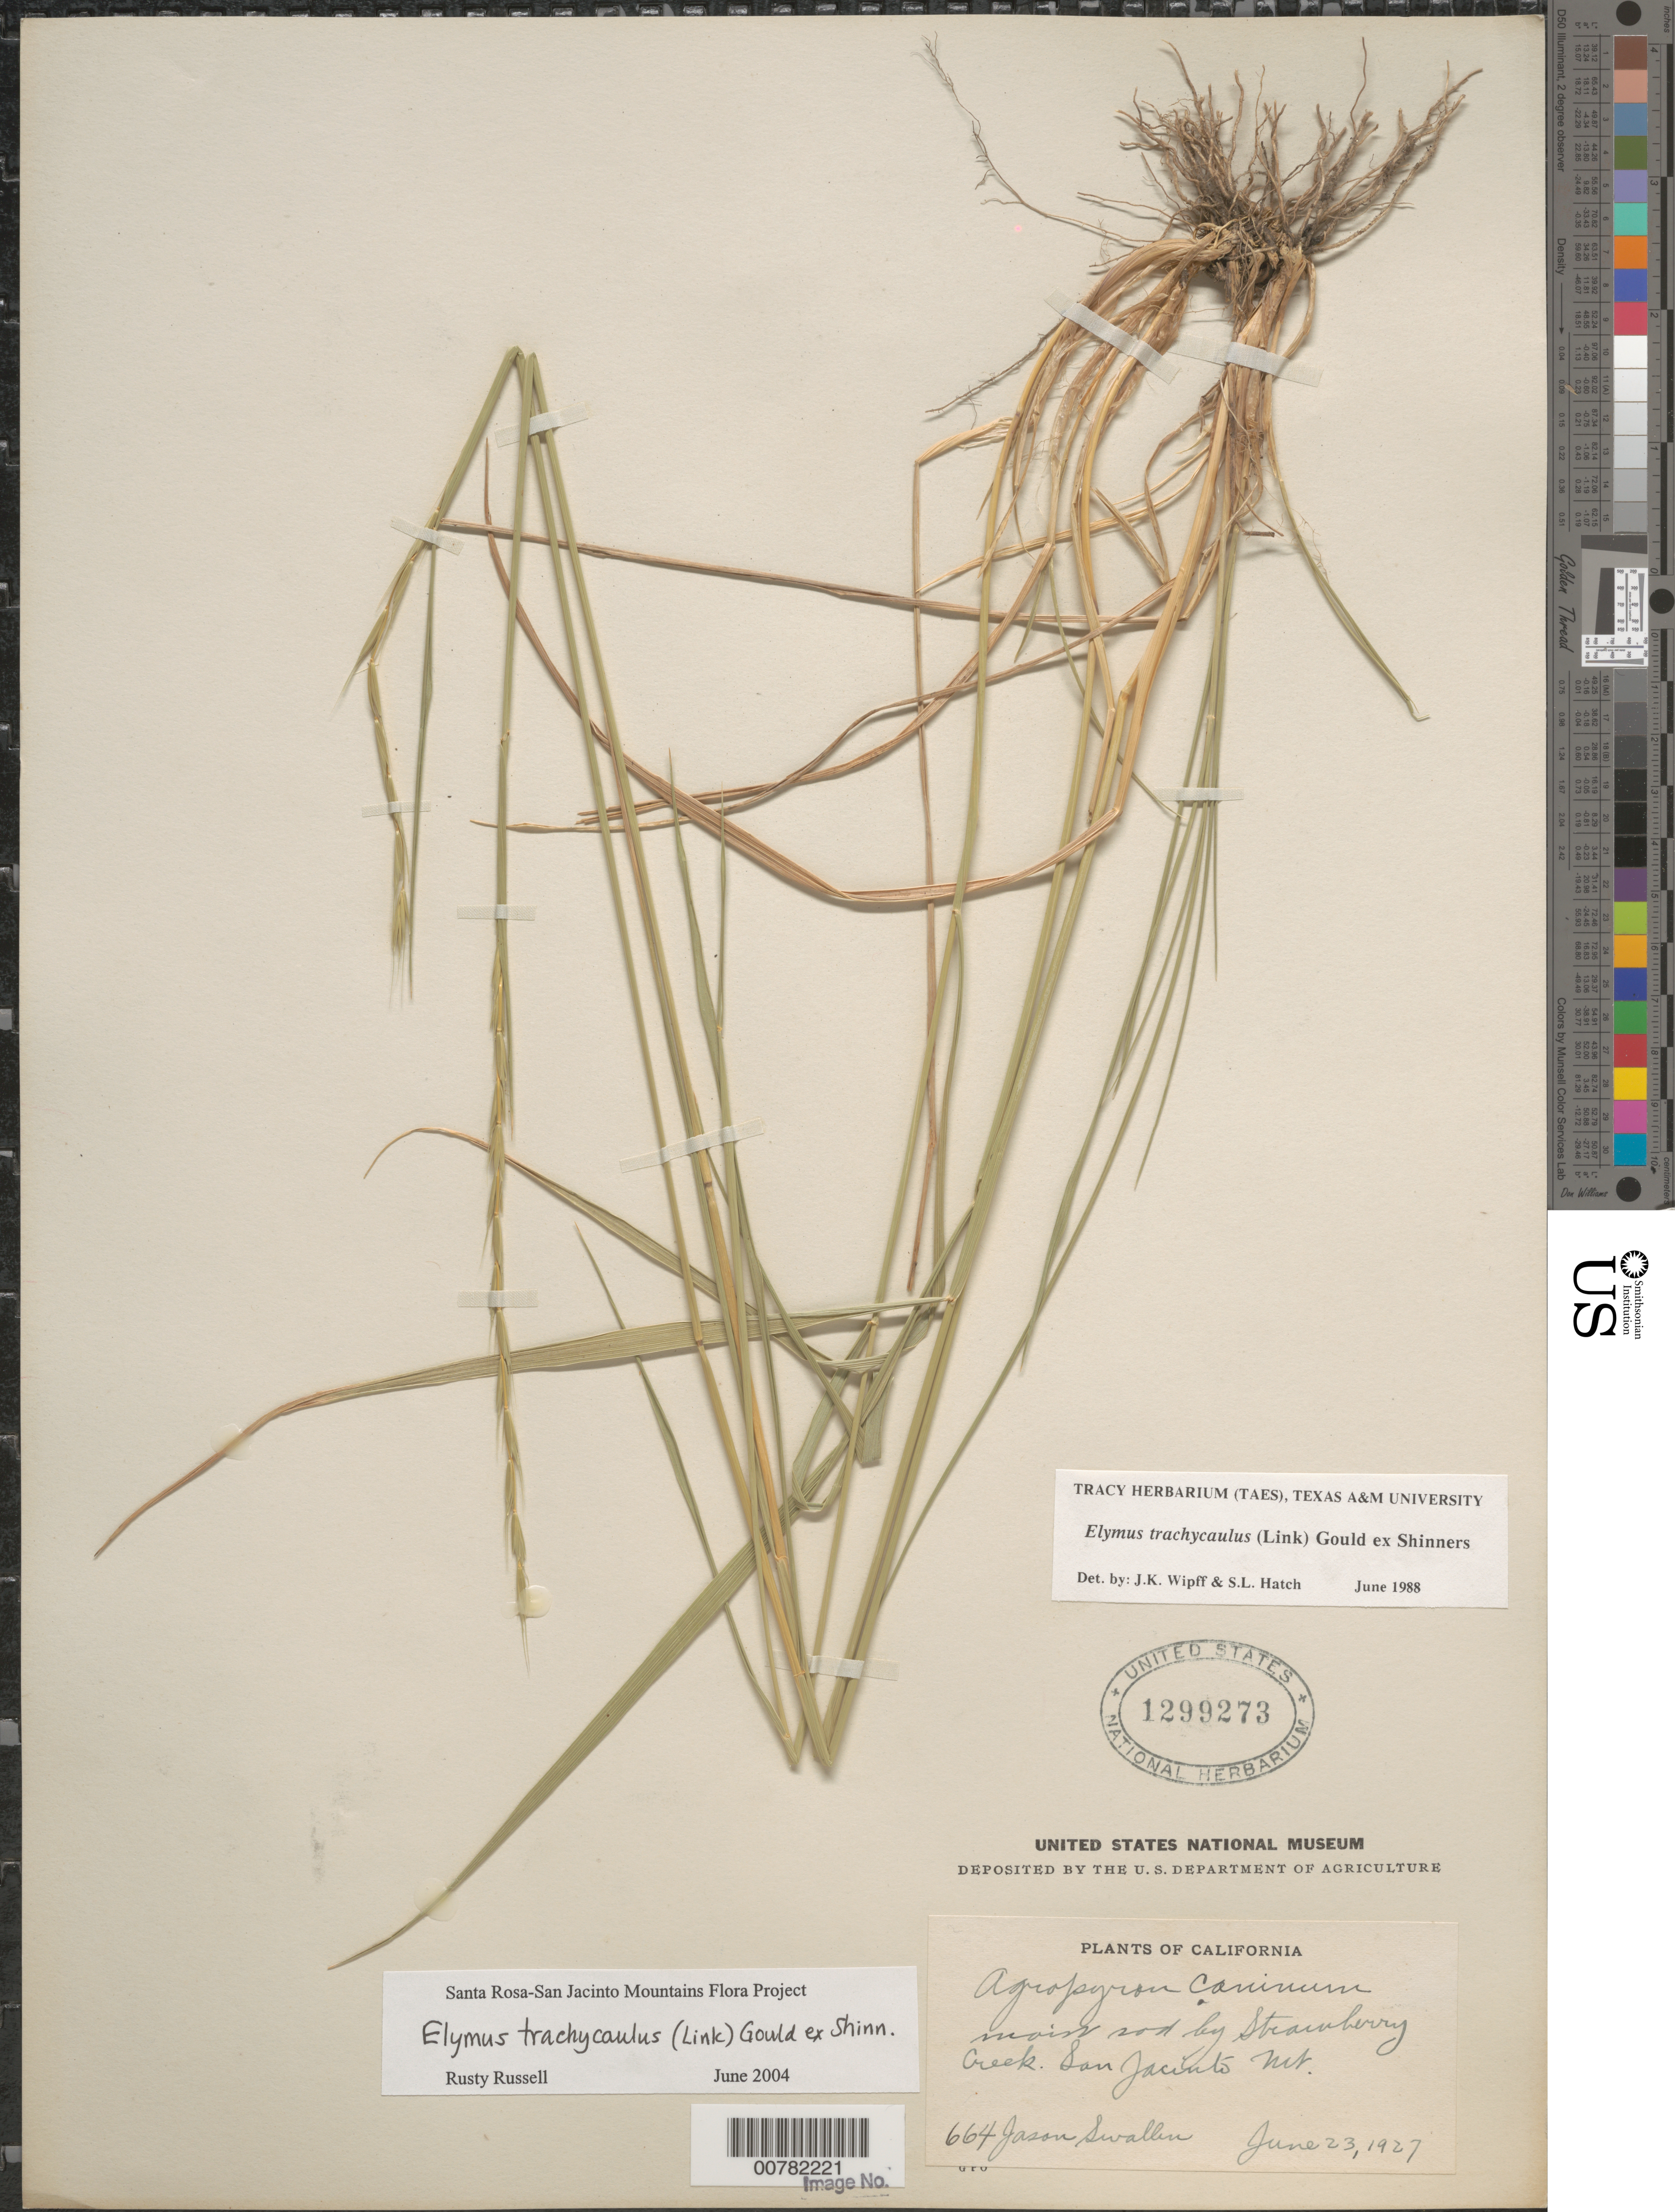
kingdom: Plantae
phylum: Tracheophyta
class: Liliopsida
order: Poales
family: Poaceae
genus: Elymus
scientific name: Elymus trachycaulus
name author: (Link) Gould ex Shinners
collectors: J. R. Swallen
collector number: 664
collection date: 1927-06-23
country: United States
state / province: California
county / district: Riverside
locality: Strawberry Creek. San Jacinto Mt.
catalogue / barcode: US 1299273